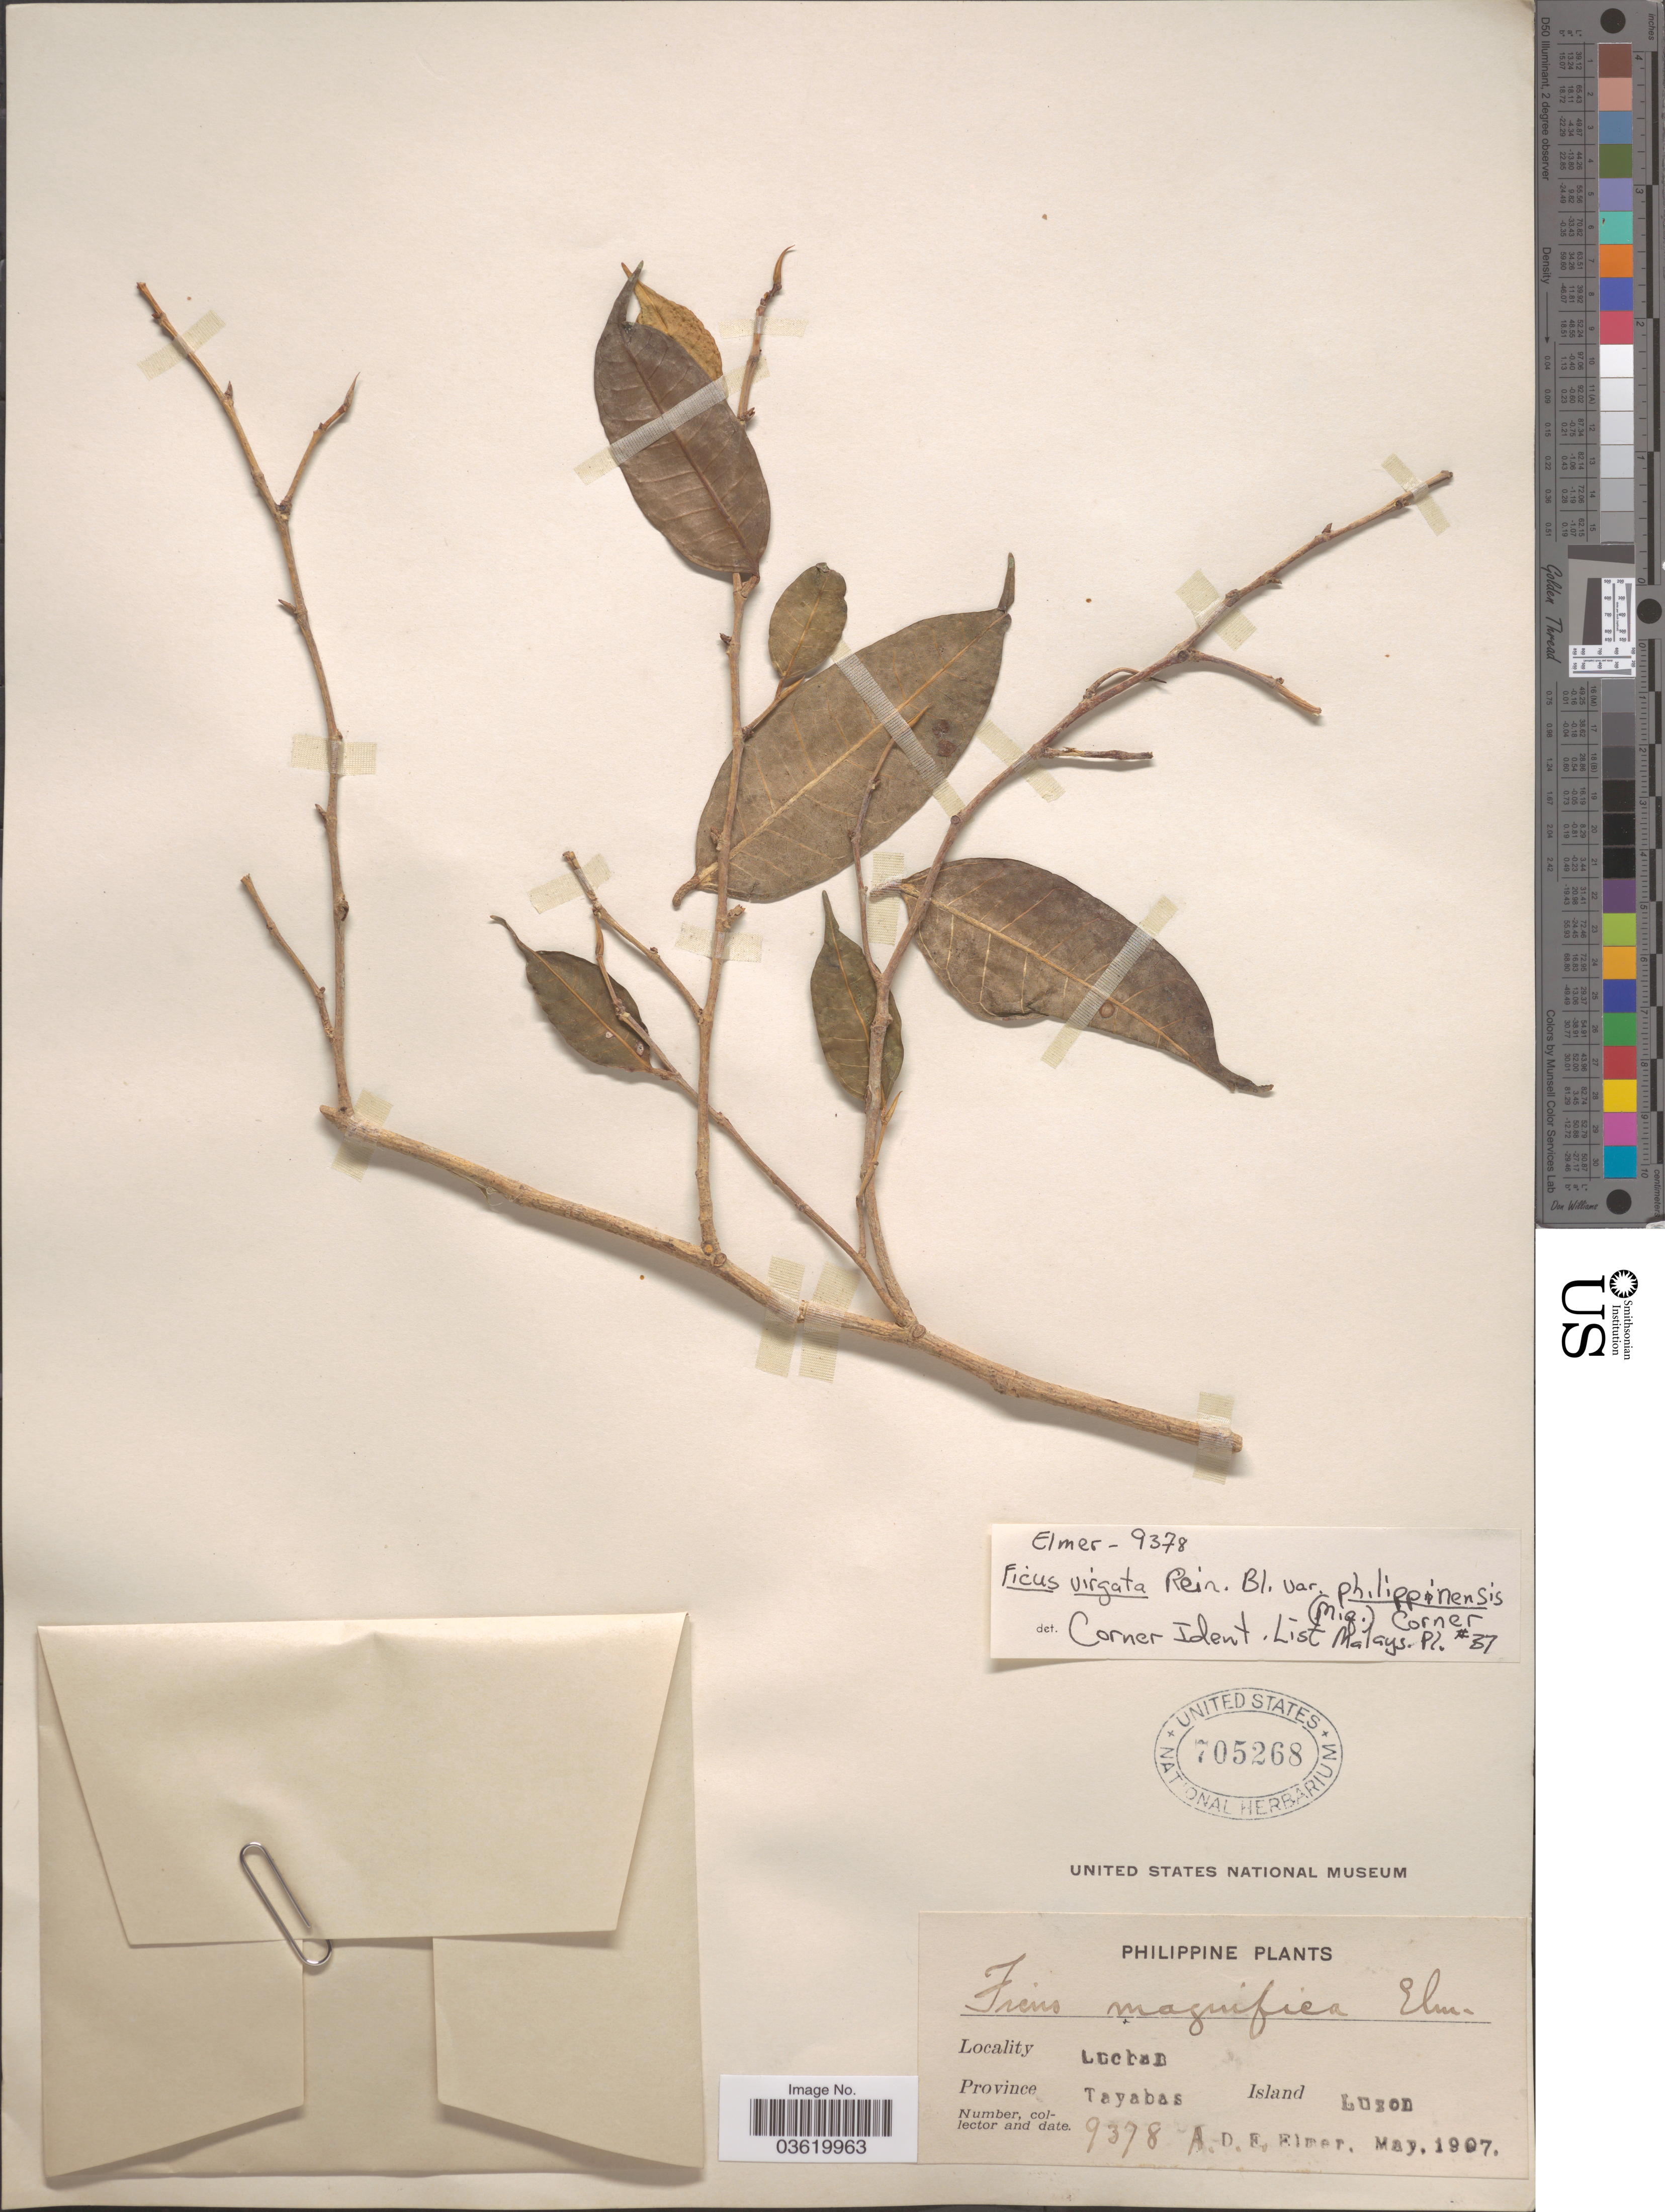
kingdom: Plantae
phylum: Tracheophyta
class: Magnoliopsida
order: Rosales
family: Moraceae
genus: Ficus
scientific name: Ficus virgata var. philippinensis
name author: (Miq.) Corner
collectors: A. D. E. Elmer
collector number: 9378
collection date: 1907-05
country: Philippines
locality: Luchan. Province Tayabas, Island Luzon.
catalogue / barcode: US 705268